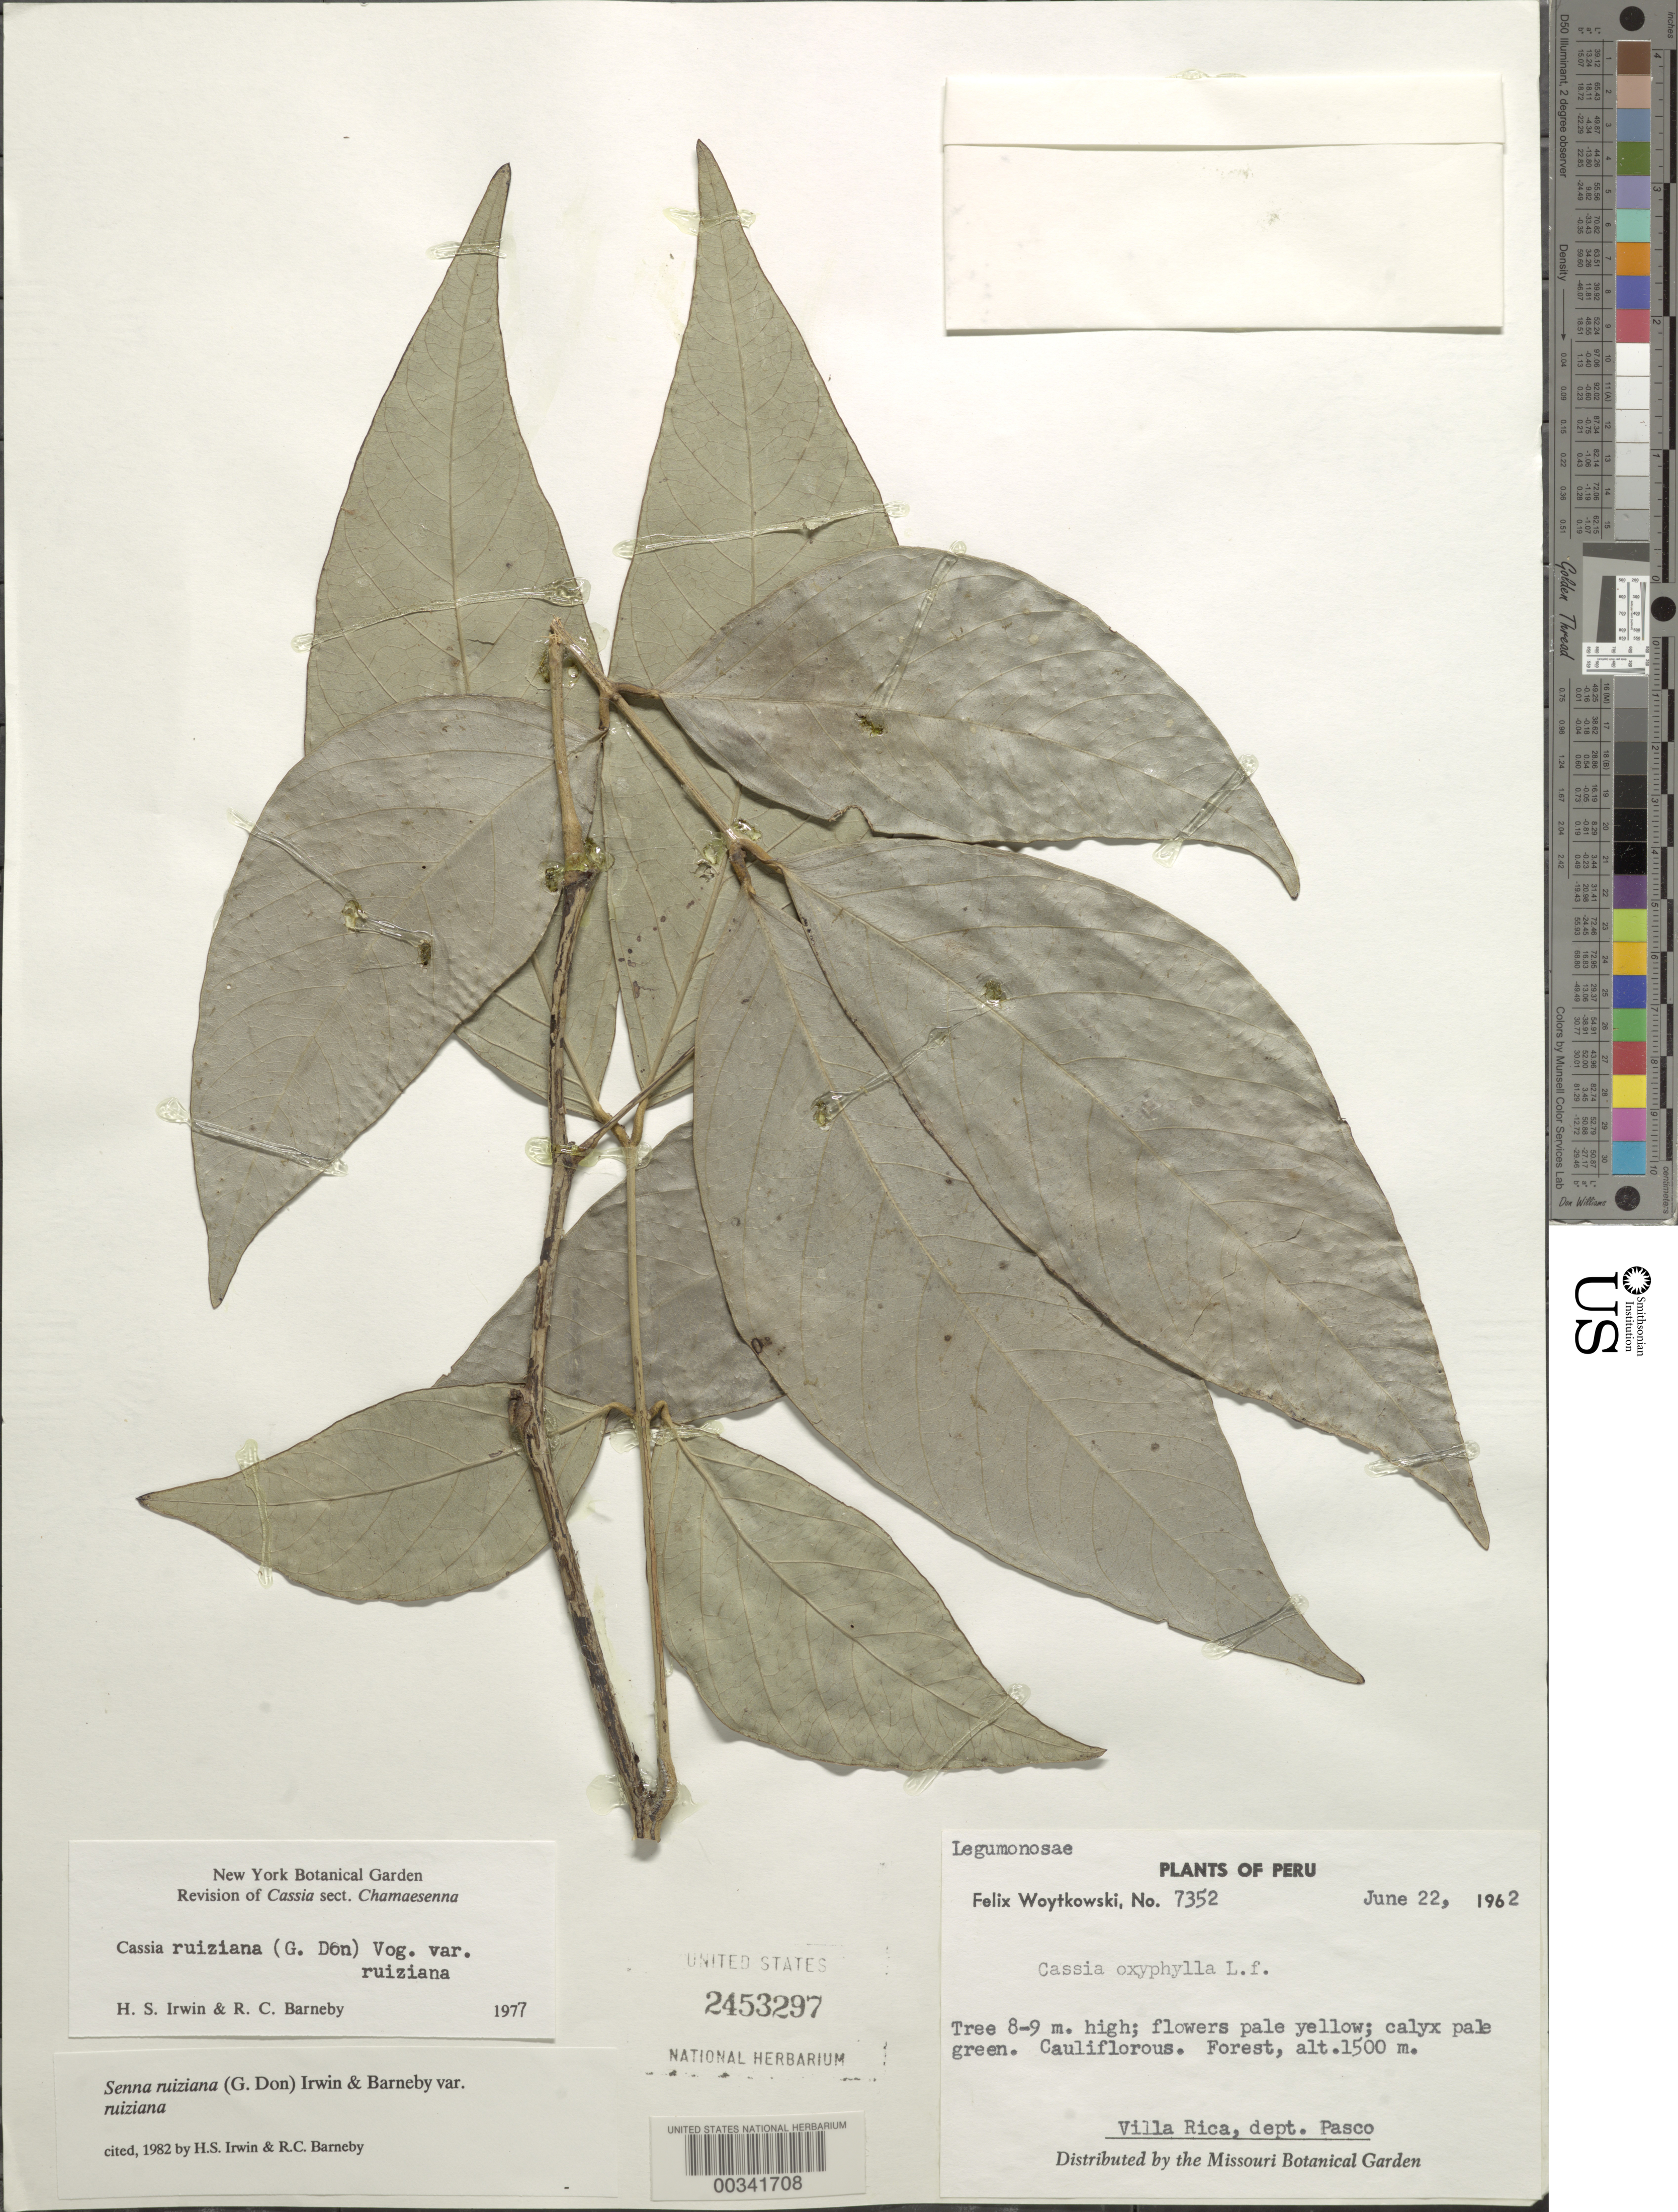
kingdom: Plantae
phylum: Tracheophyta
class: Magnoliopsida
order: Fabales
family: Fabaceae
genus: Senna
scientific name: Senna ruiziana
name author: (G. Don) H.S. Irwin & Barneby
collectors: F. Woytkowski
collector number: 7352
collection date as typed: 22 Jun 1962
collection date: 1962-06-22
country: Peru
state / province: Pasco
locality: Villa rica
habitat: Forest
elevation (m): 1500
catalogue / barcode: US 2453297